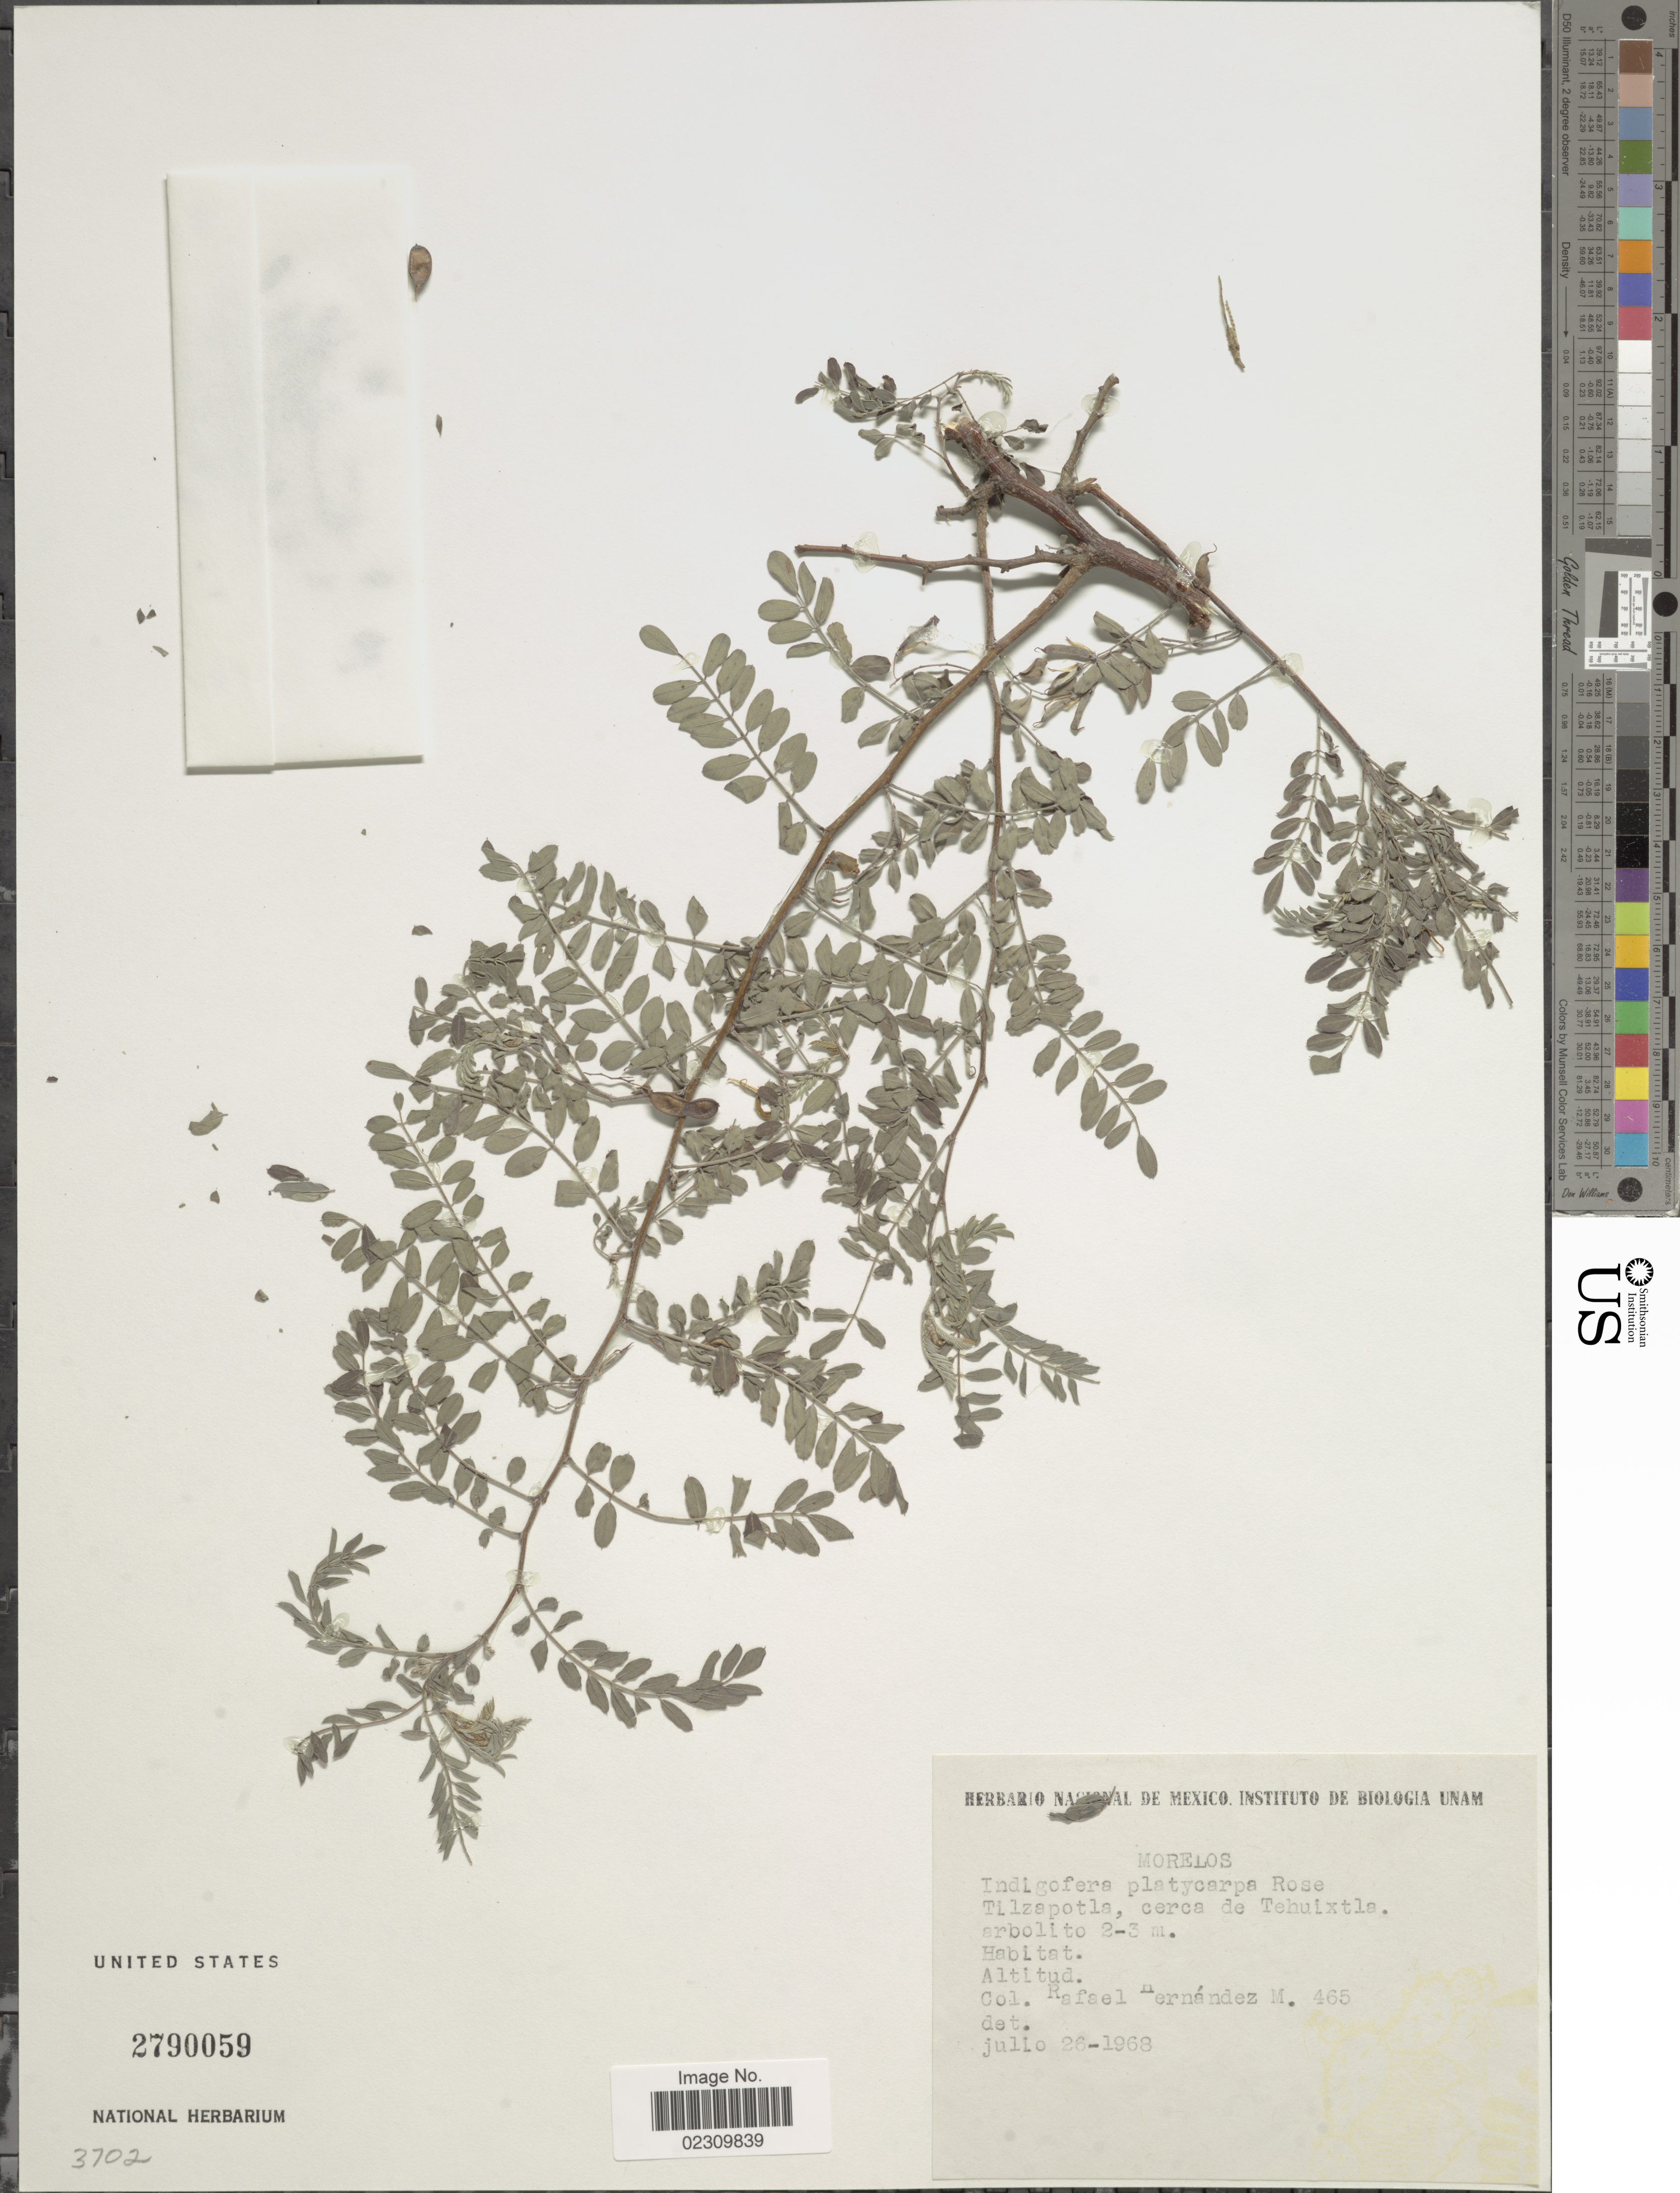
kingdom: Plantae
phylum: Tracheophyta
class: Magnoliopsida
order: Fabales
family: Fabaceae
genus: Indigofera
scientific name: Indigofera platycarpa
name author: Rose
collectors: R. Hernández-M.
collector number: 465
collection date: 1968-07-26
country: Mexico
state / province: Morelos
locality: Tilzapotla, cerca de Tehuixtla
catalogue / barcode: US 2790059